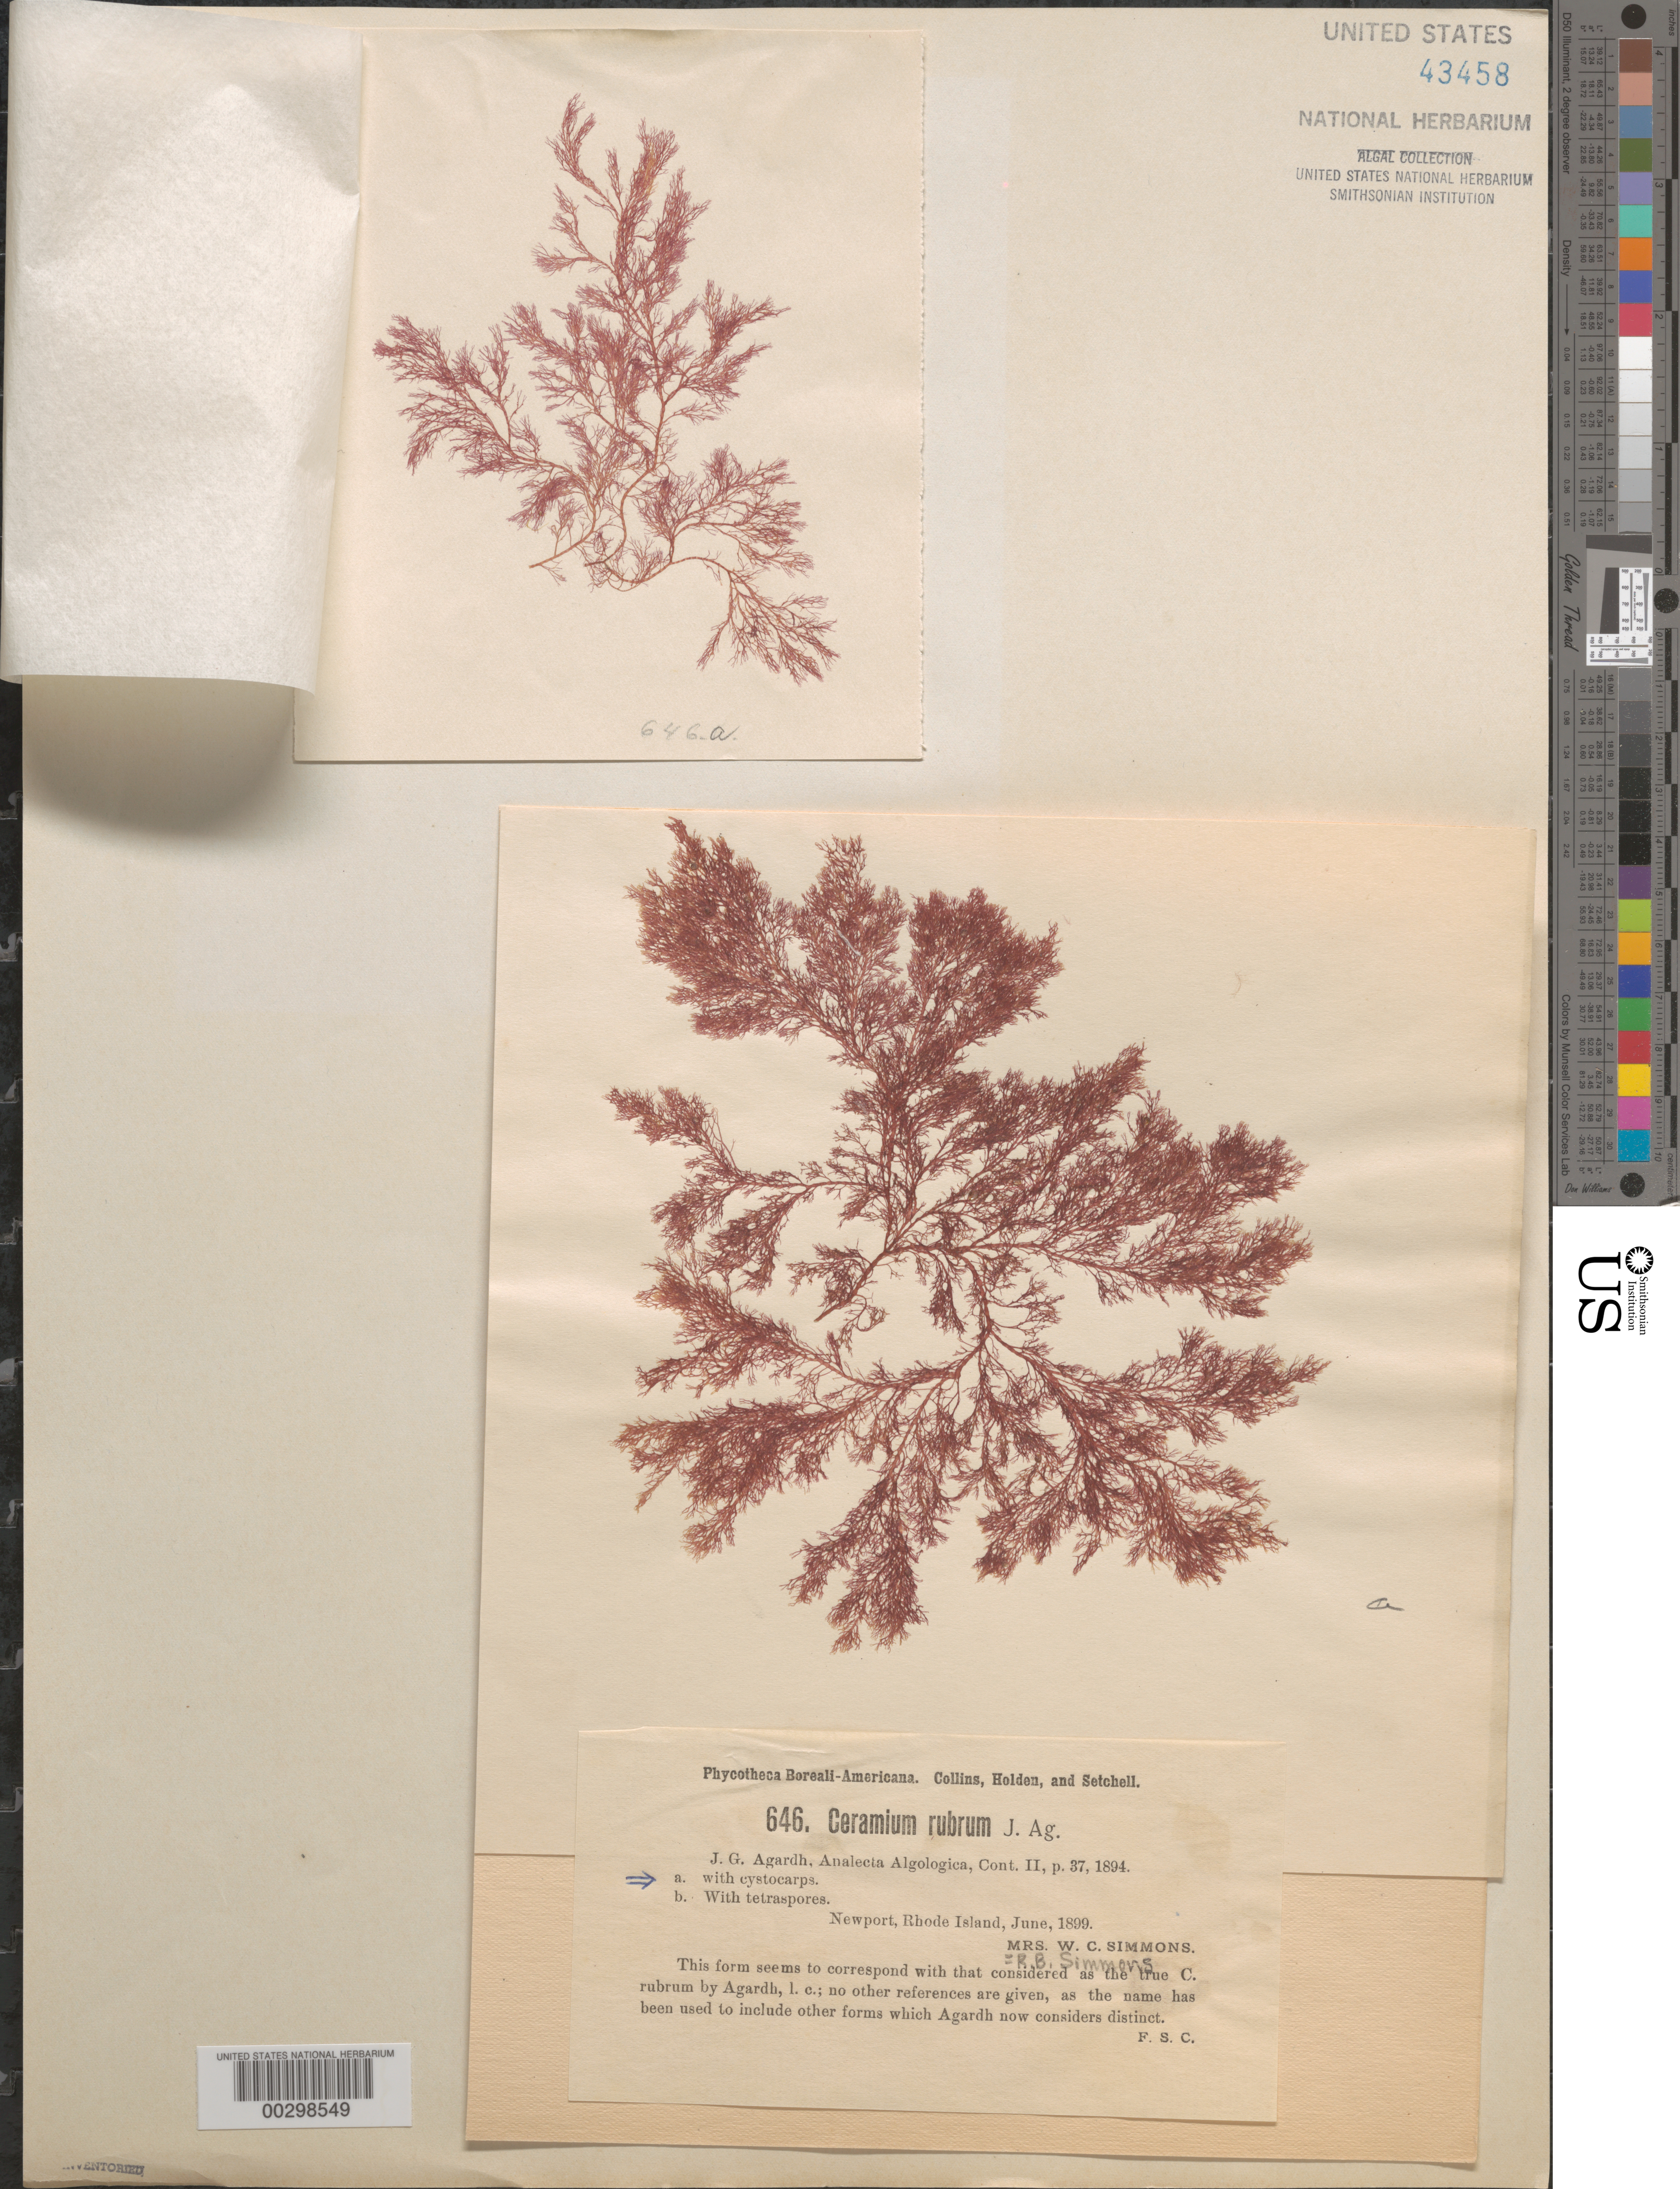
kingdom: Plantae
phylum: Rhodophyta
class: Florideophyceae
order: Ceramiales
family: Ceramiaceae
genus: Ceramium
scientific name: Ceramium rubrum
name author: C. Agardh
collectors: R. B. Simmons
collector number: PB-A 646a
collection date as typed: Jun 1899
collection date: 1899-06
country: United States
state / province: Rhode Island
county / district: Newport County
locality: Newport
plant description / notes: Collins, Holden & Setchell, Phycotheca Boreali-Americana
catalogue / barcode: US 43458